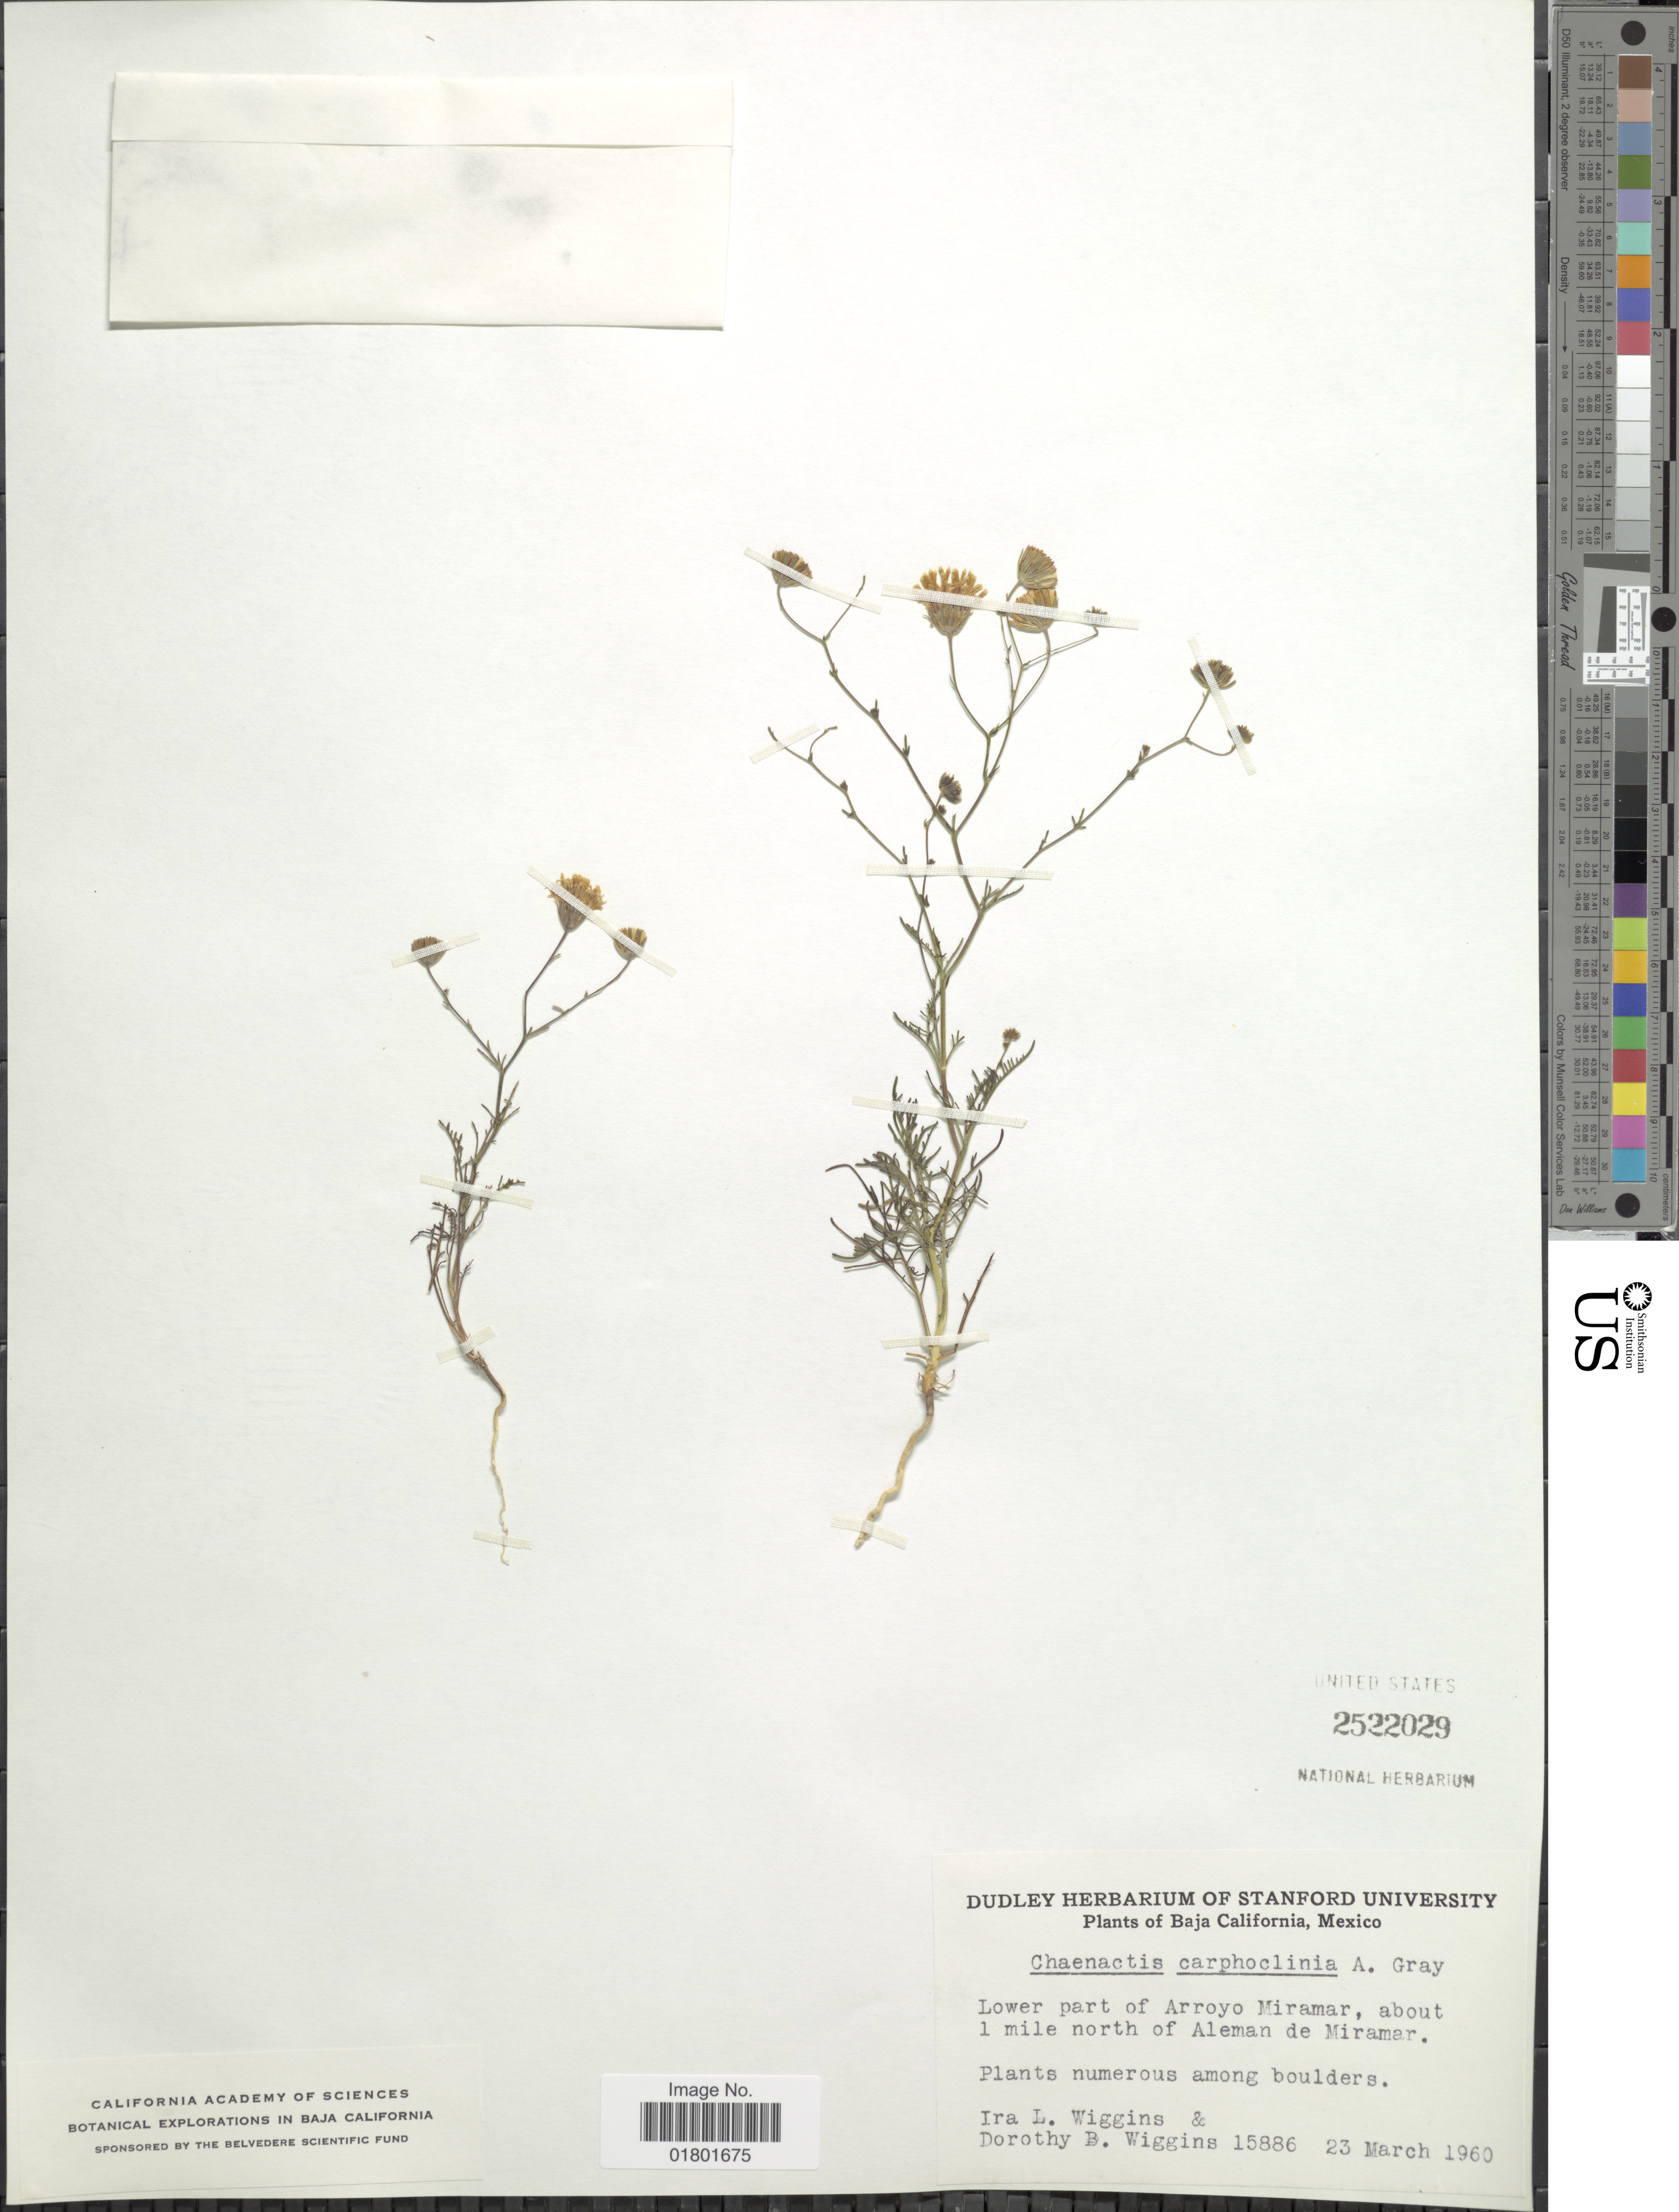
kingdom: Plantae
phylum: Tracheophyta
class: Magnoliopsida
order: Asterales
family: Asteraceae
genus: Chaenactis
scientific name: Chaenactis carphoclinia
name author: A. Gray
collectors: I. L. Wiggins & D. B. Wiggins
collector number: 15886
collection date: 1960-03-23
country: Mexico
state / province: Baja California Sur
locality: Lower part of Arroyo Miramar, about 1 mile north of Aleman de Miramar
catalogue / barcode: US 2522029